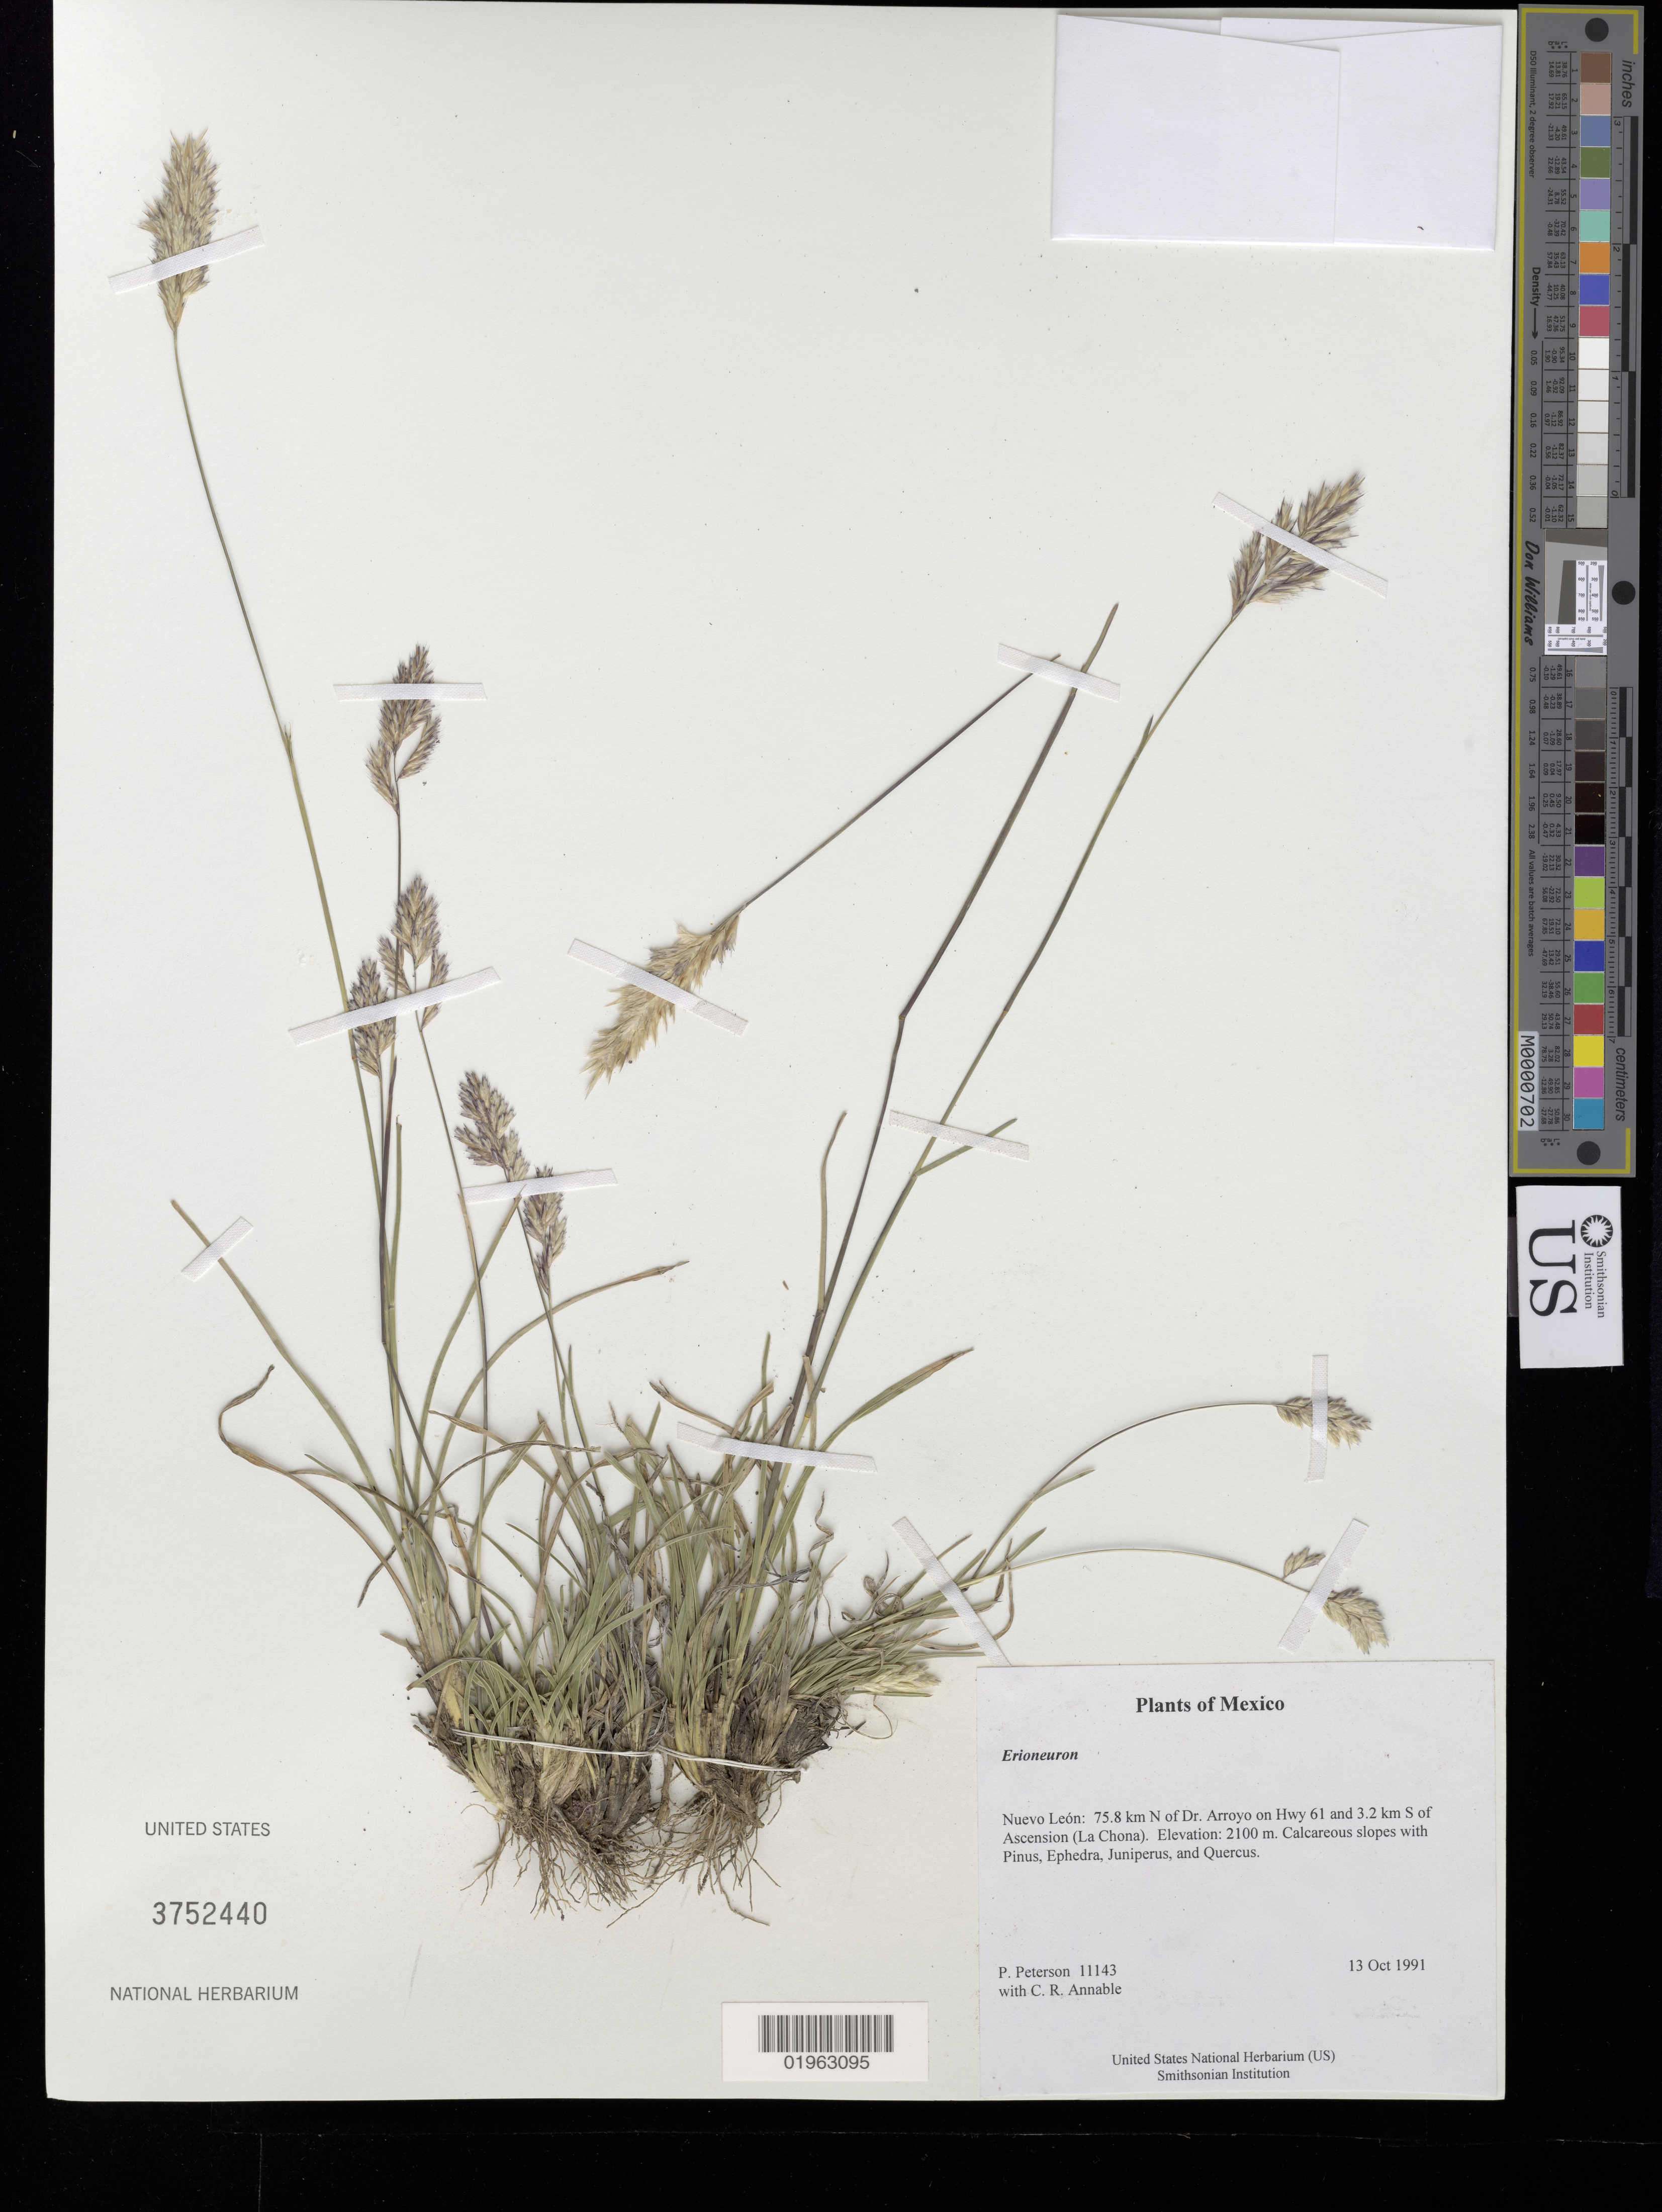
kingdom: Plantae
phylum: Tracheophyta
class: Liliopsida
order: Poales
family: Poaceae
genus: Erioneuron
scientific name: Erioneuron sp.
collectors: P. M. Peterson & C. R. Annable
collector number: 11143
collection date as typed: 13 Oct 1991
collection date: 1991-10-13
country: Mexico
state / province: Nuevo León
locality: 75.8 km N of Dr. Arroyo on Hwy 61 and 3.2 km S of Ascension (La Chona).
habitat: Calcareous slopes with Pinus, Ephedra, Juniperus, and Quercus.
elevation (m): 2100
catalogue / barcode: US 3752440